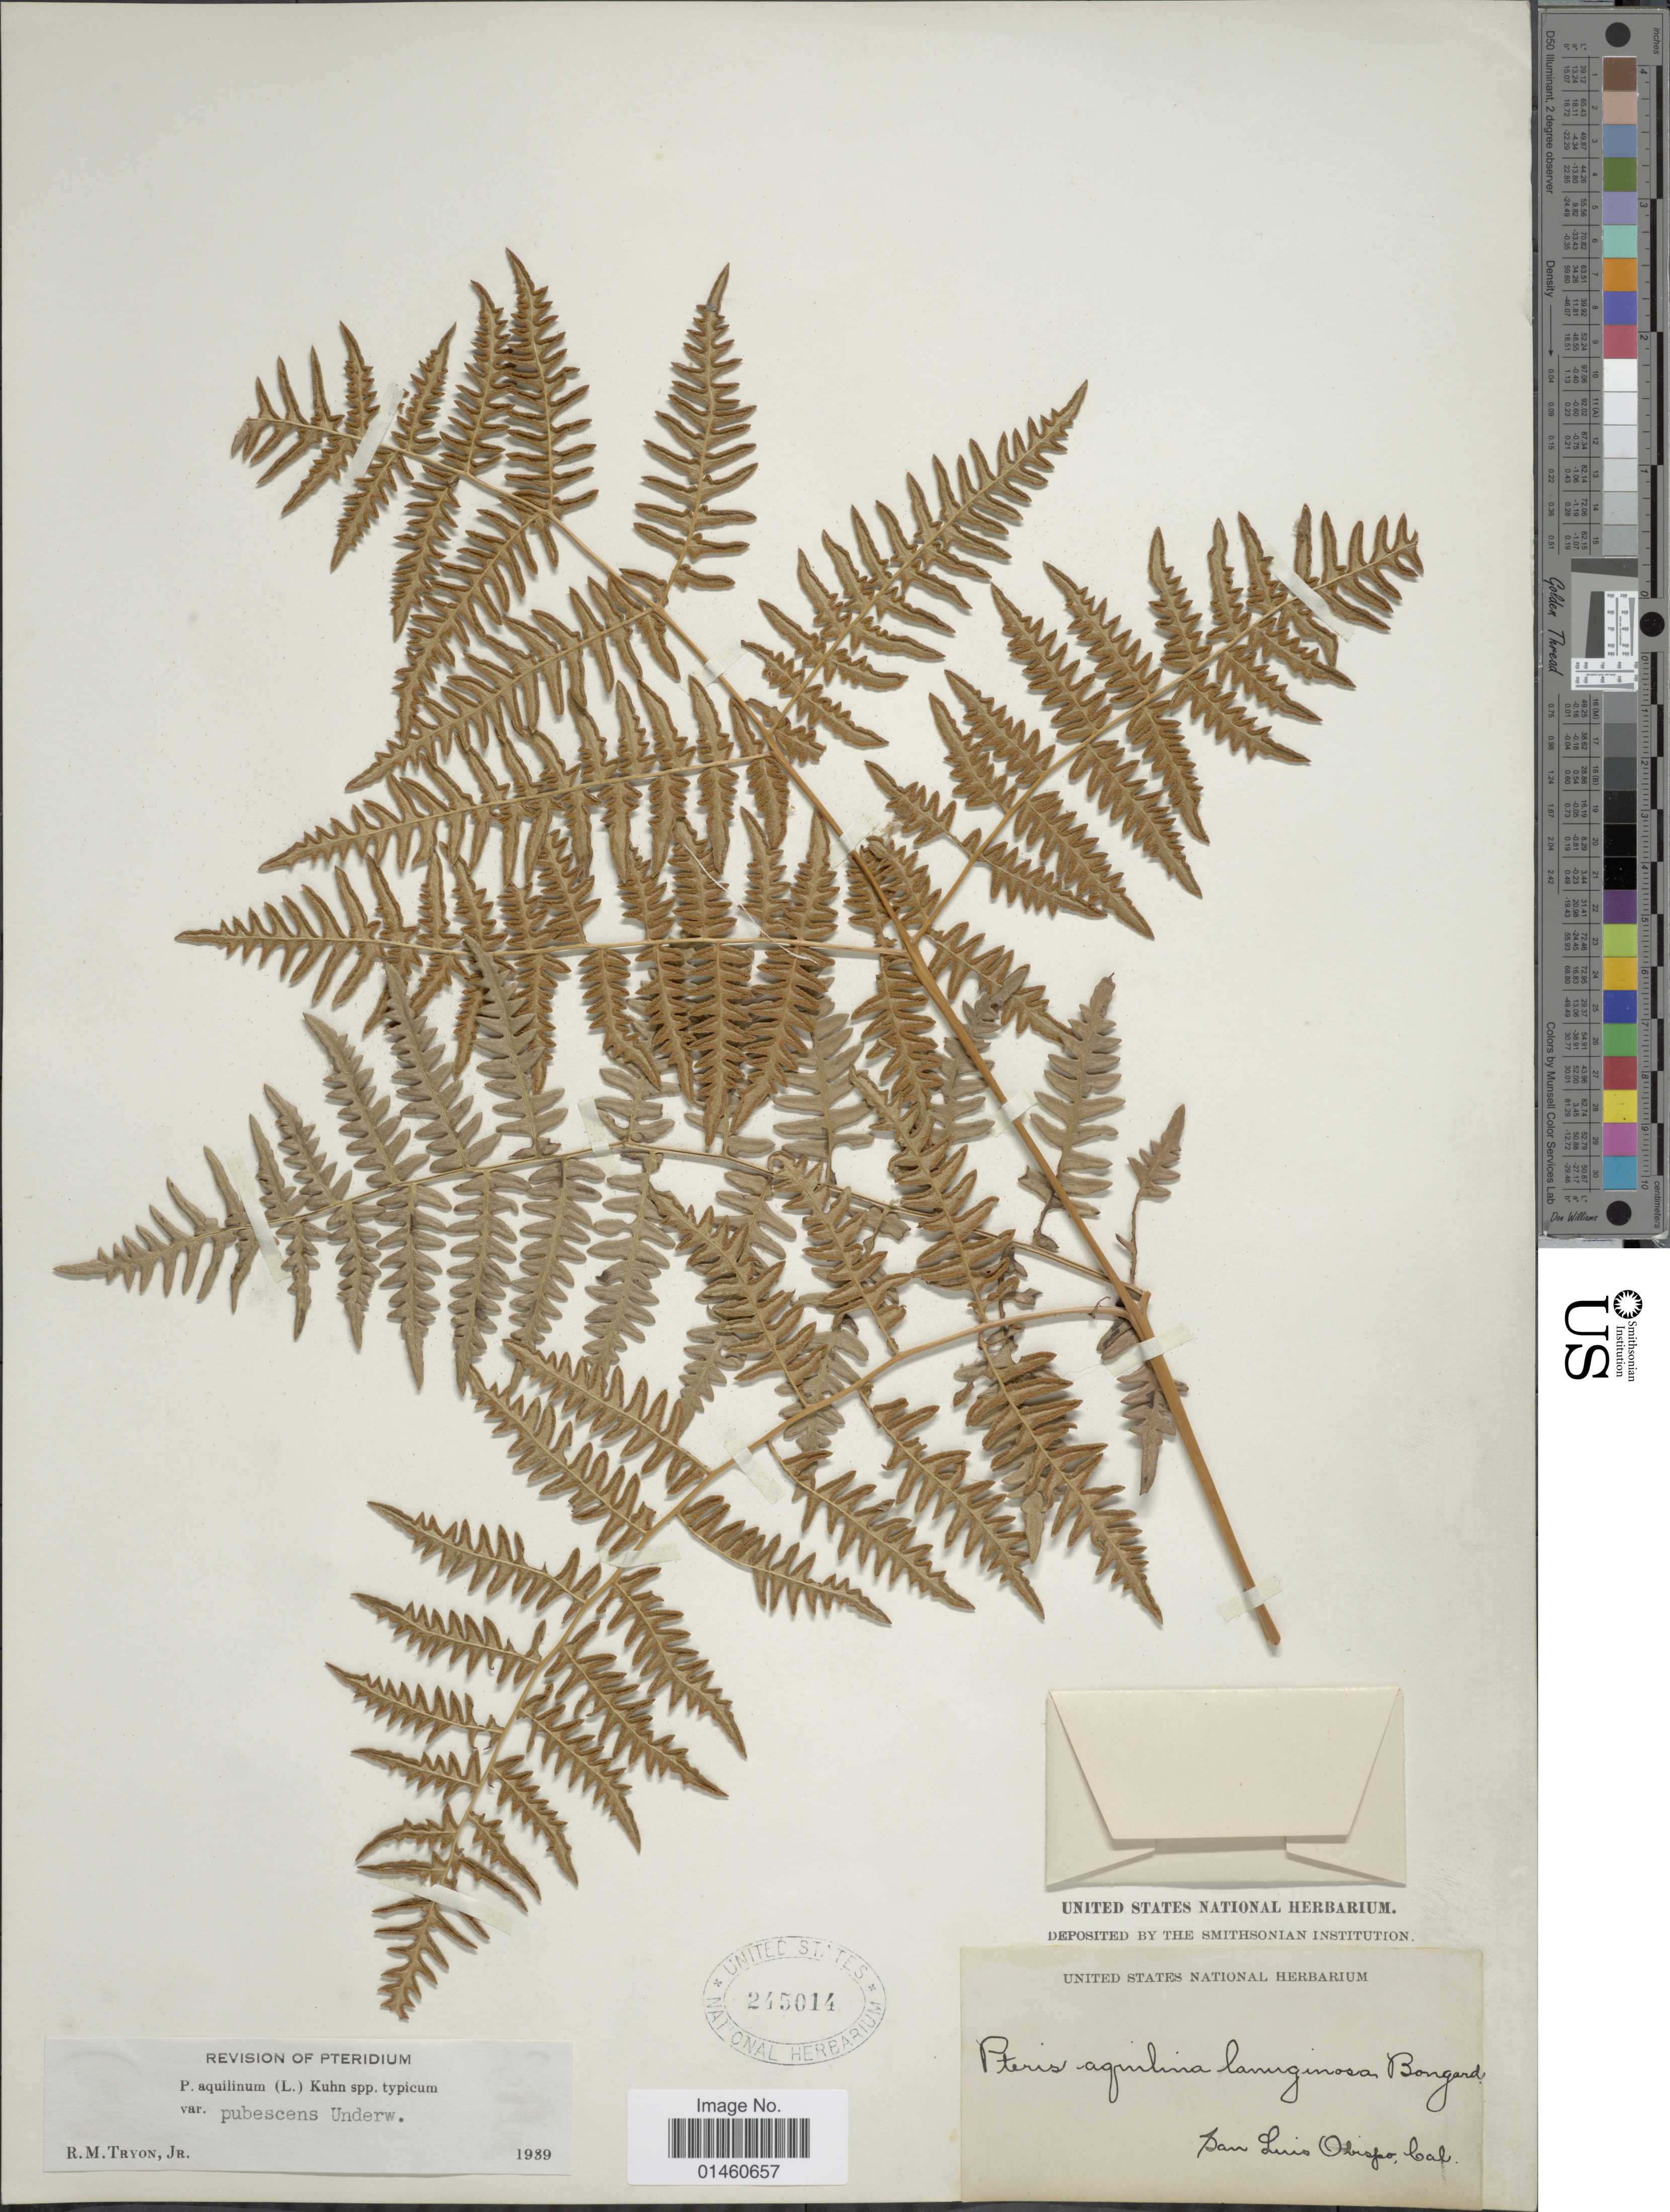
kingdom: Plantae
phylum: Tracheophyta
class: Polypodiopsida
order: Polypodiales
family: Dennstaedtiaceae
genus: Pteridium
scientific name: Pteridium pubescens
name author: (Underw.) Christenh.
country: United States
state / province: California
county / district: San Luis Obispo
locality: San Luis Obispo.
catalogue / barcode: US 245014